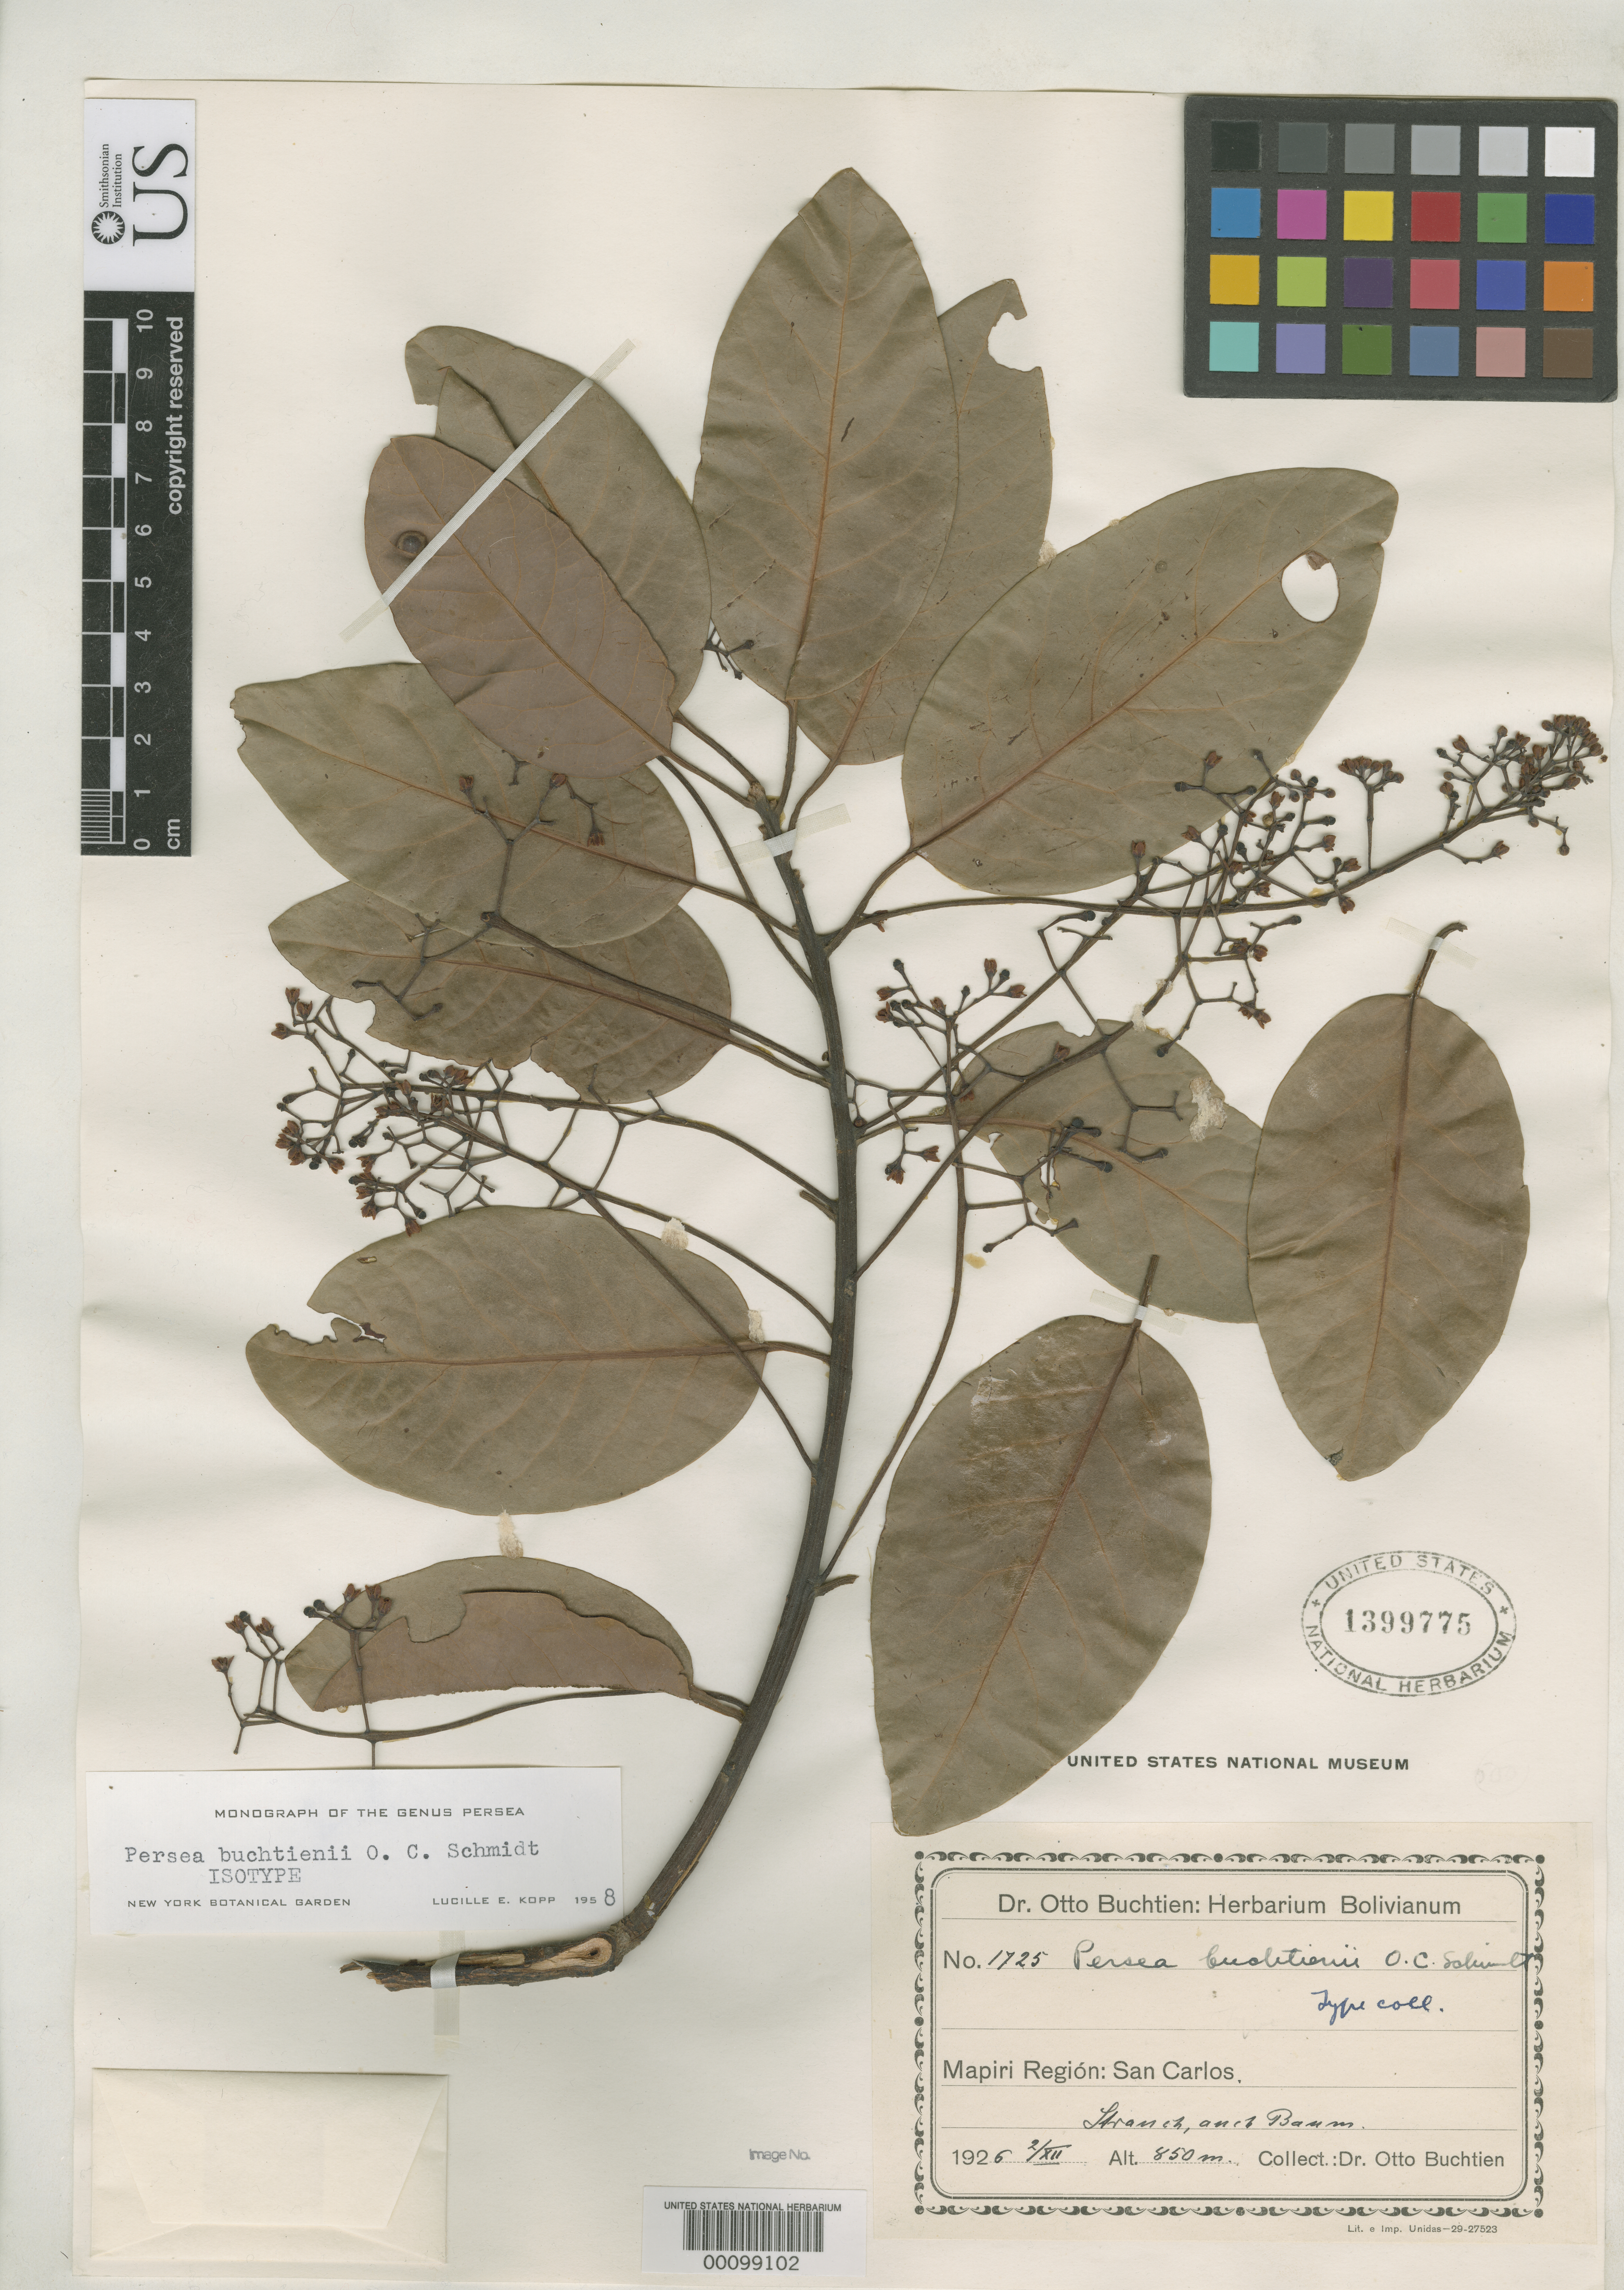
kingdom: Plantae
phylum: Tracheophyta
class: Magnoliopsida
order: Laurales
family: Lauraceae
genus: Persea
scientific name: Persea buchtienii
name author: O.C. Schmidt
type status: Isotype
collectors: O. Buchtien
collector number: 1725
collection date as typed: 02 Dec 1926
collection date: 1926-12-02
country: Bolivia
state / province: La Paz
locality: Mapiri region, San Carlos.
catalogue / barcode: US 1399775